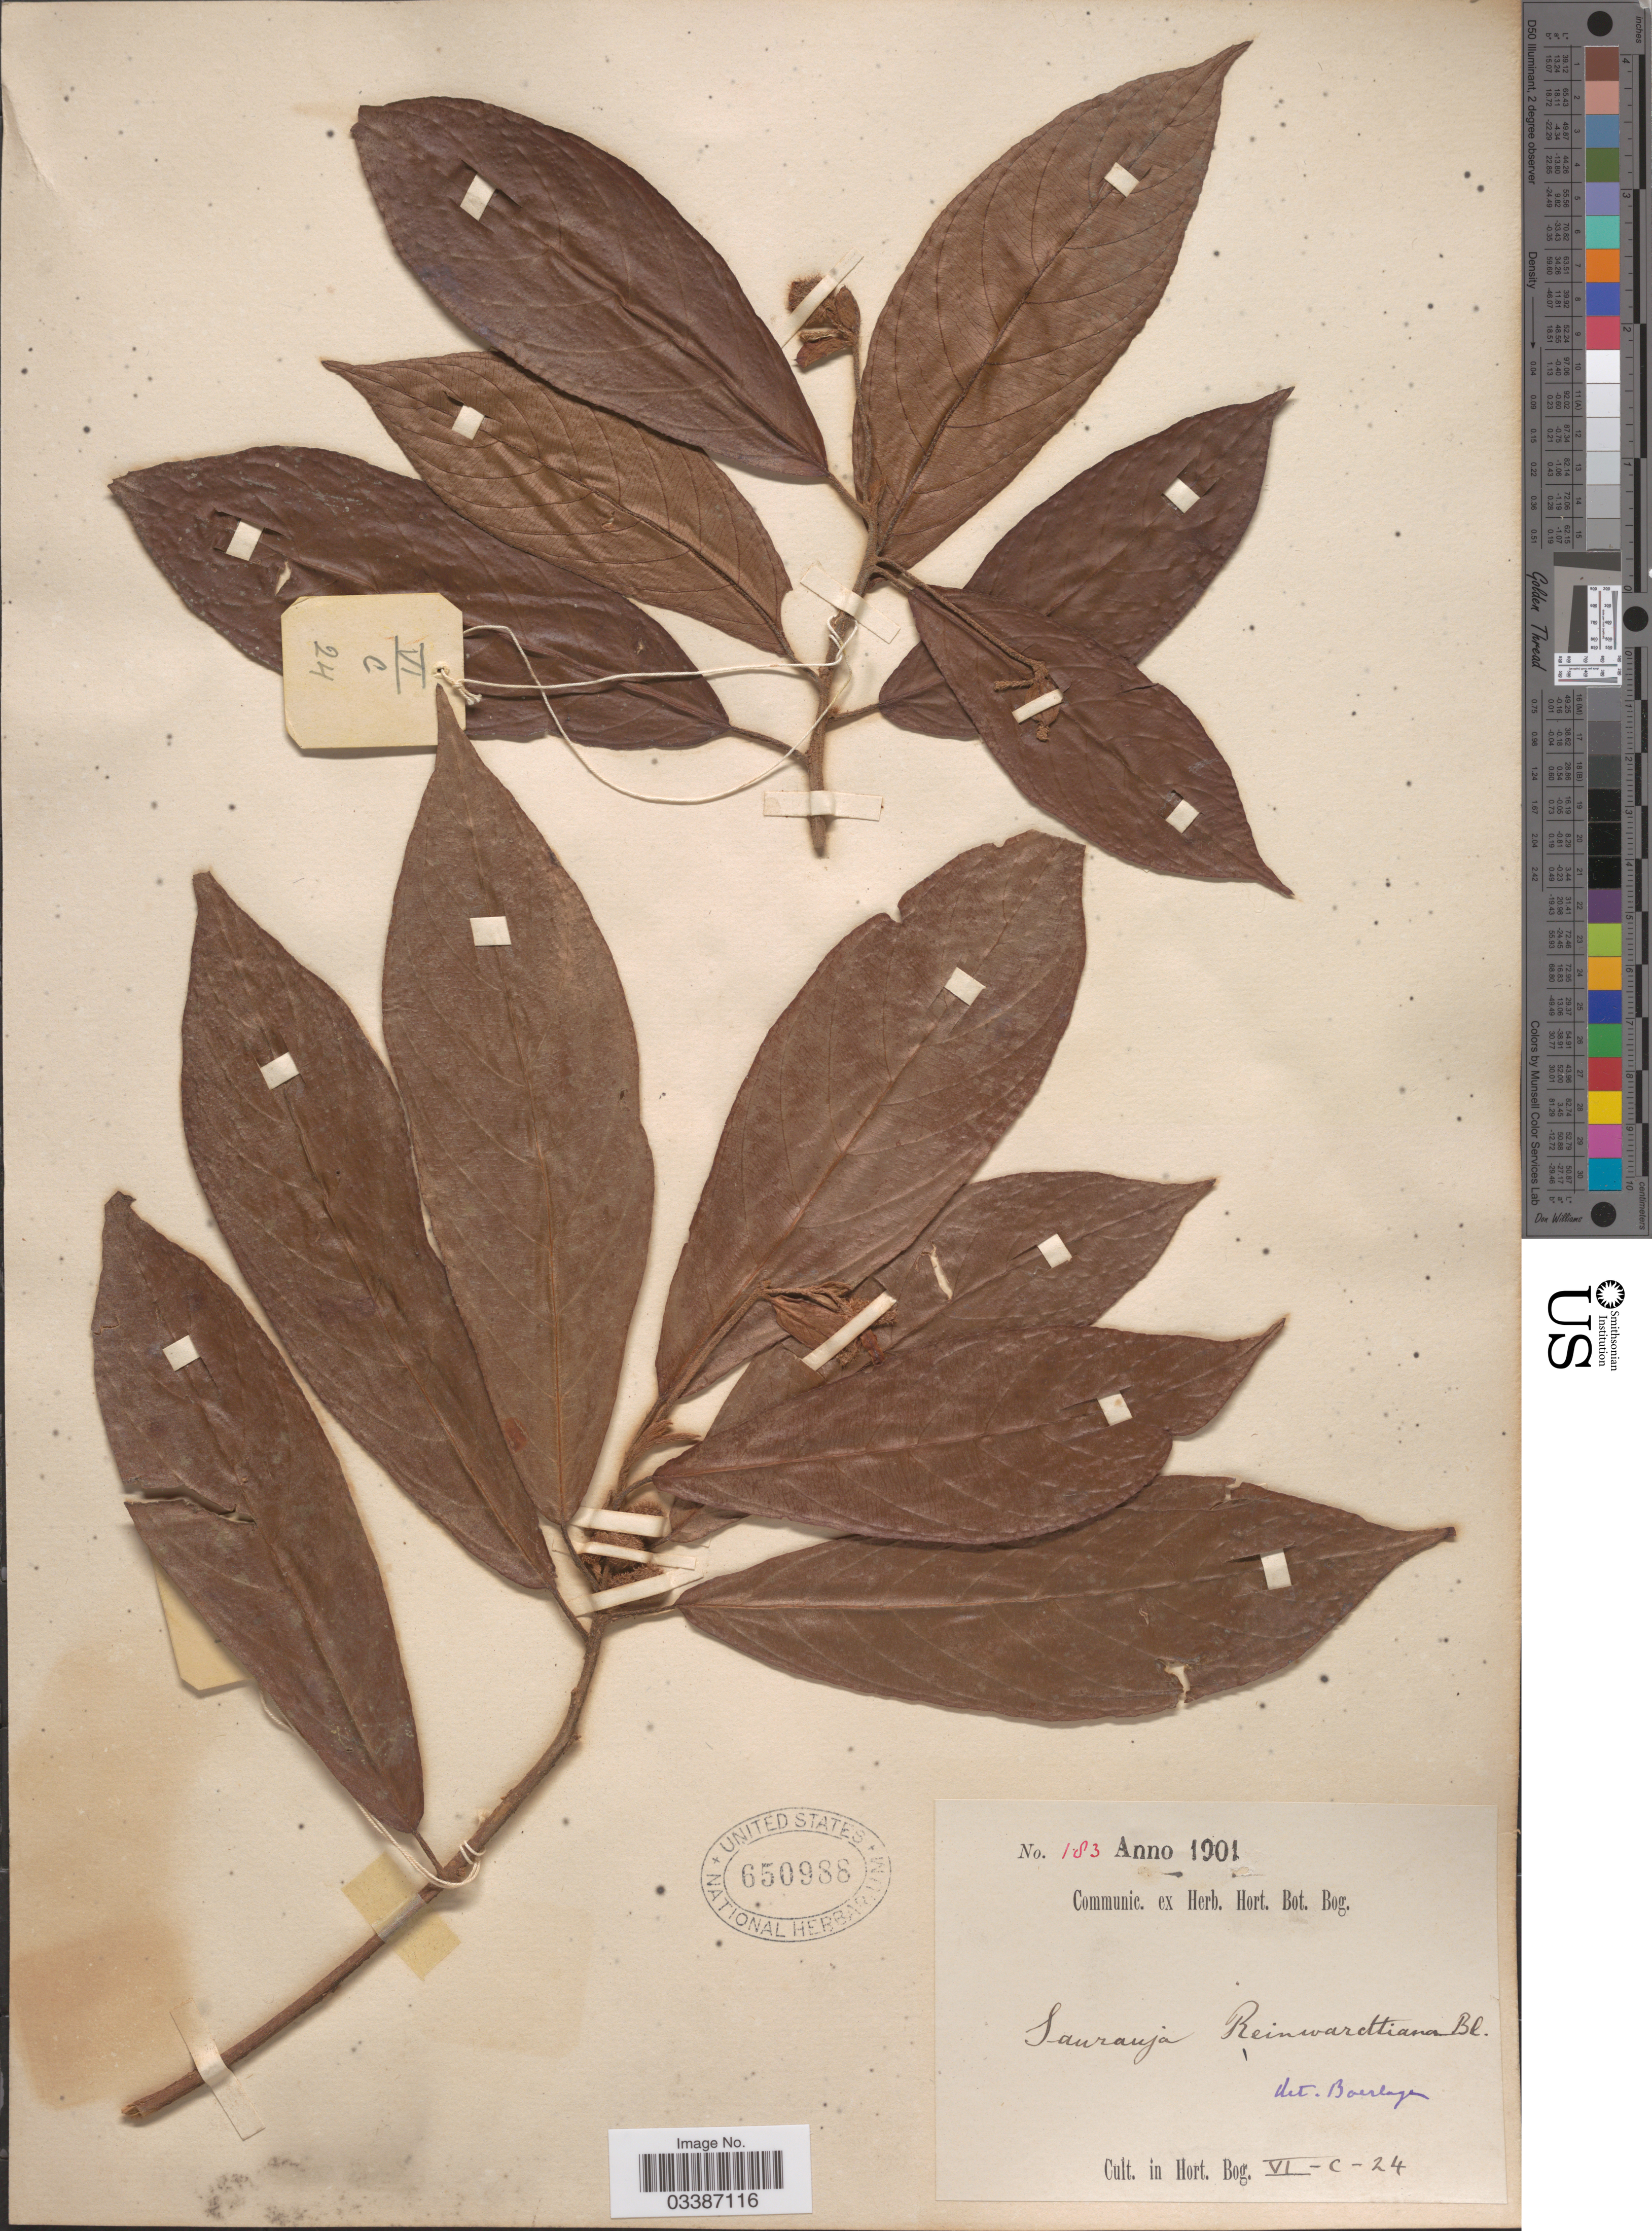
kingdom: Plantae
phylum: Tracheophyta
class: Magnoliopsida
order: Ericales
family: Actinidiaceae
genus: Saurauia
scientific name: Saurauia reinwardtiana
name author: Blume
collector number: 183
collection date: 1901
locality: Cult. in Hort. Bog. VI-C-24.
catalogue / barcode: US 650988